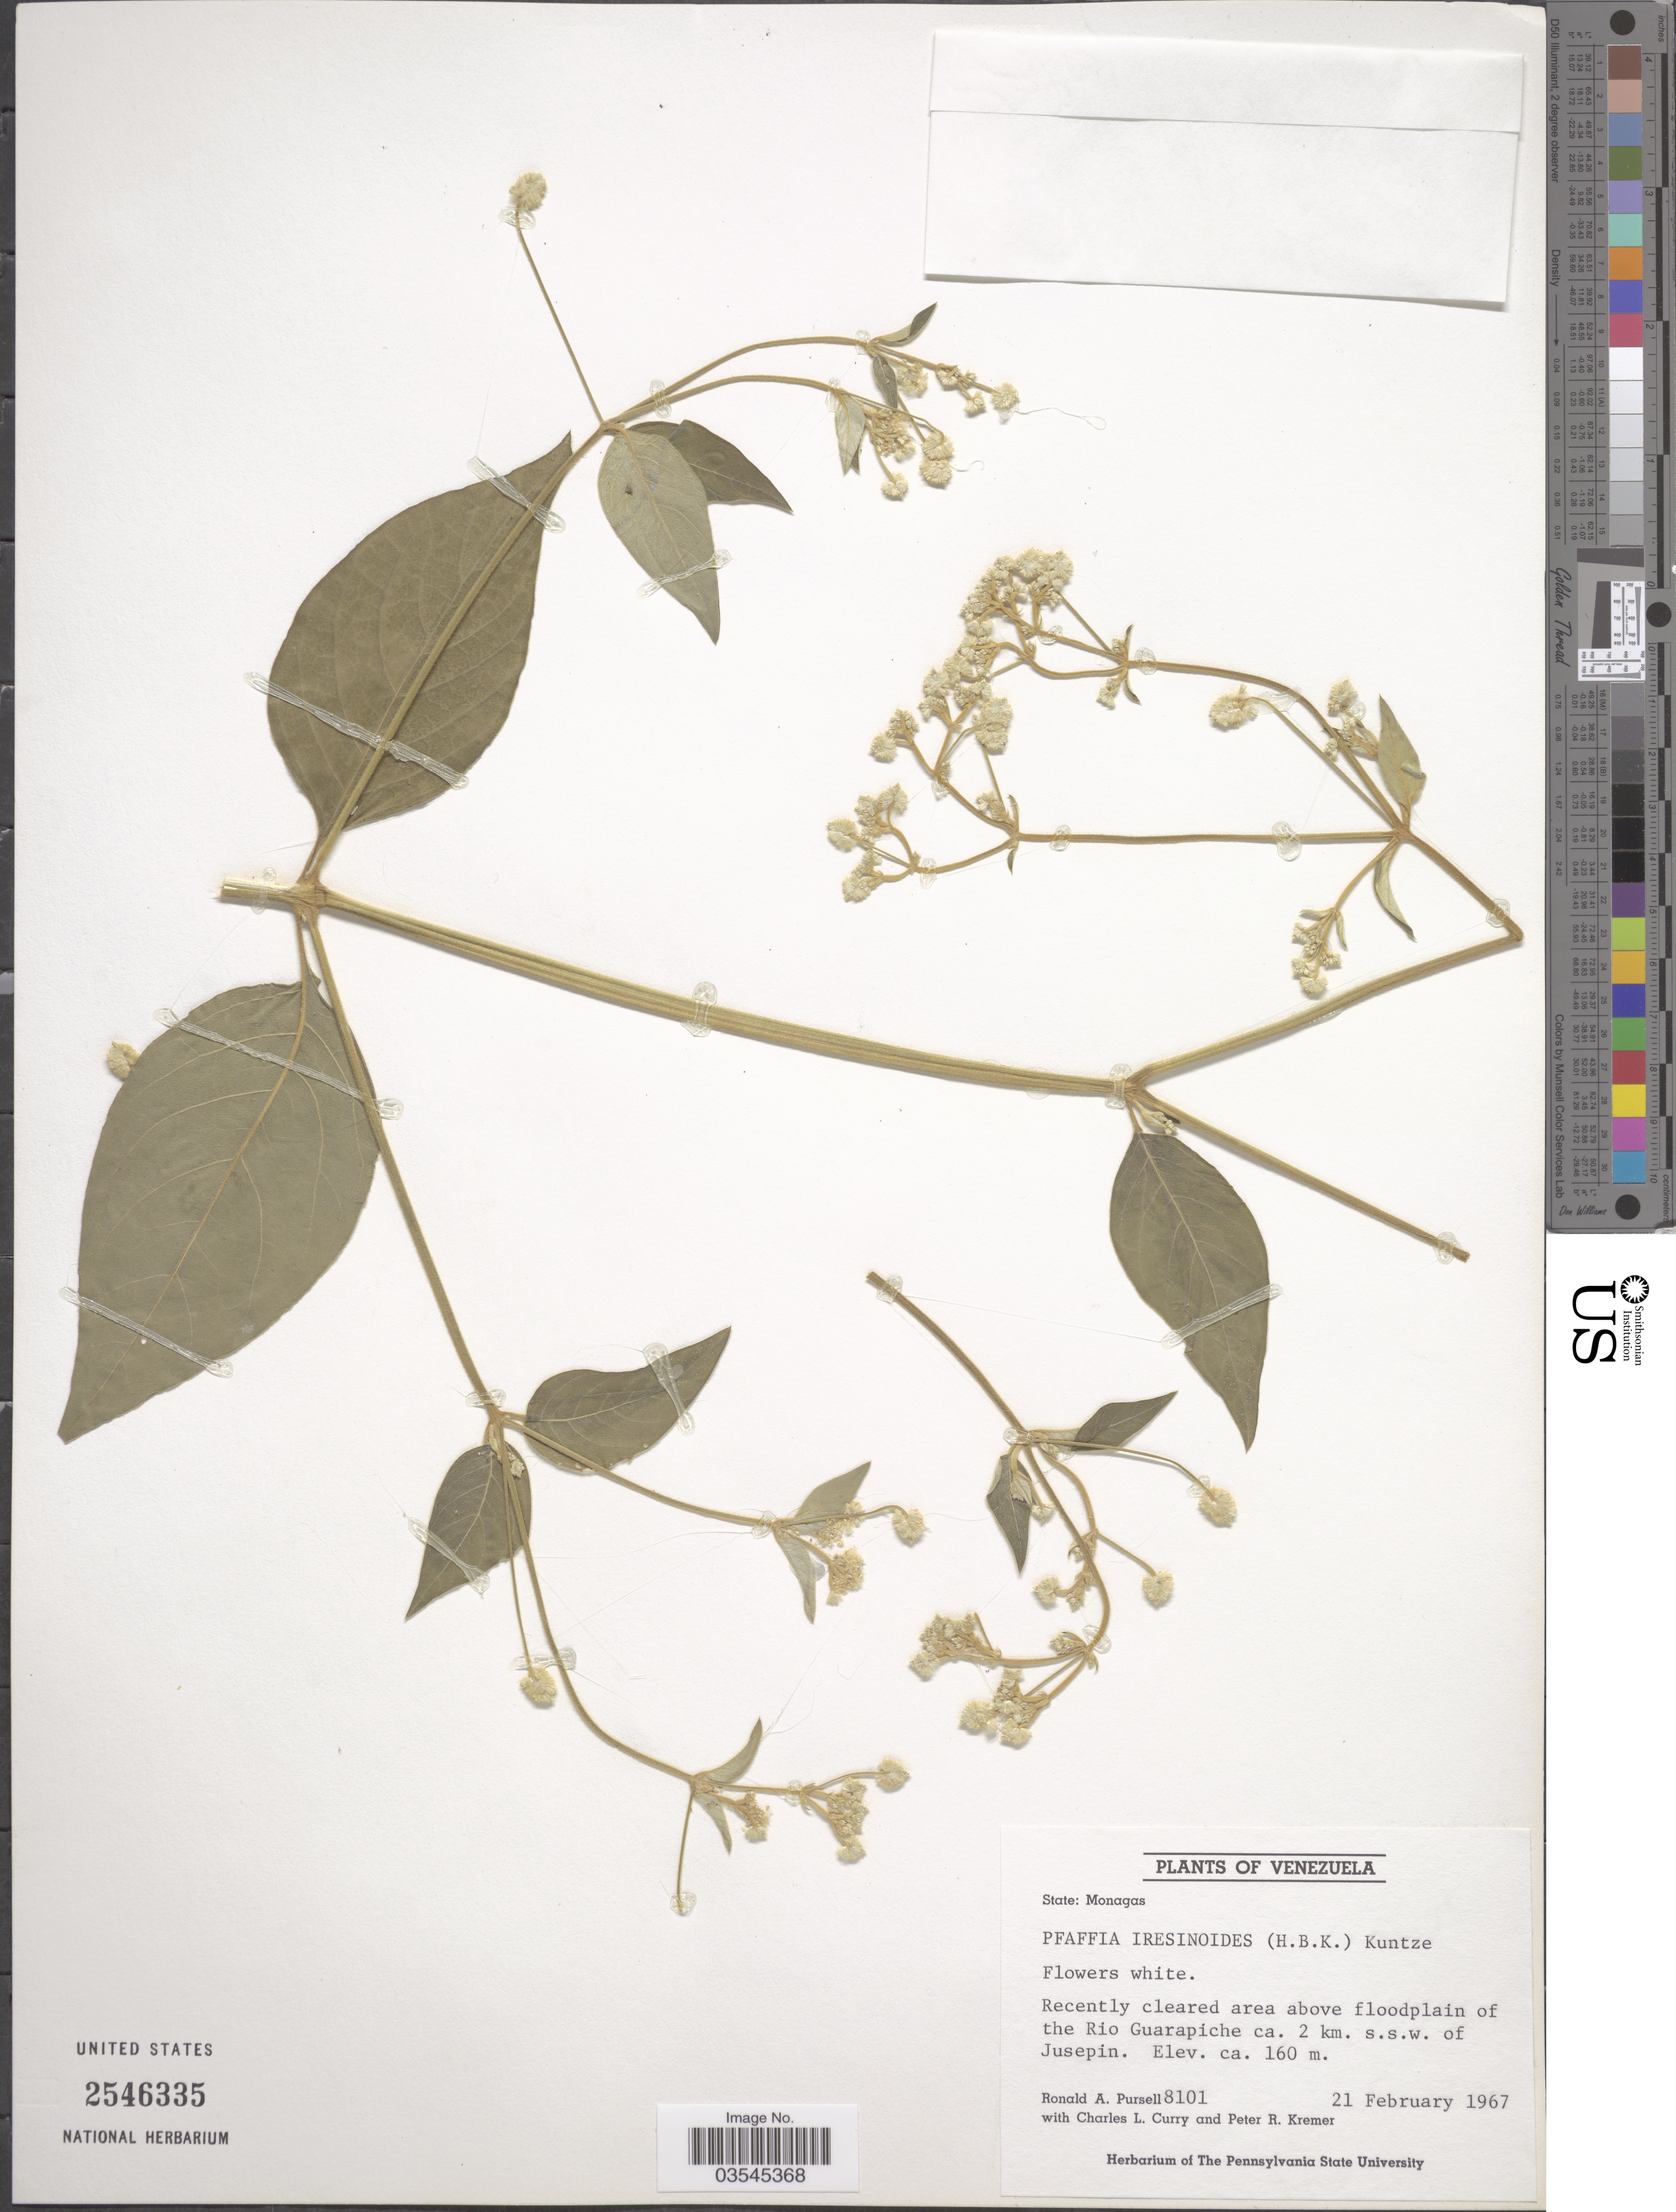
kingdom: Plantae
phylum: Tracheophyta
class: Magnoliopsida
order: Caryophyllales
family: Amaranthaceae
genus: Pfaffia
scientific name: Pfaffia iresinoides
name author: (Kunth) Spreng.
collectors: R. A. Pursell, C. L. Curry & P. Kremer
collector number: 8101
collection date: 1967-02-21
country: Venezuela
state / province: Monagas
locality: Recently cleared area above floodplain of the Rio Guarapiche ca. 2 km. s.s.w. of Jusepin.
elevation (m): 160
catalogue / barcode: US 2546335